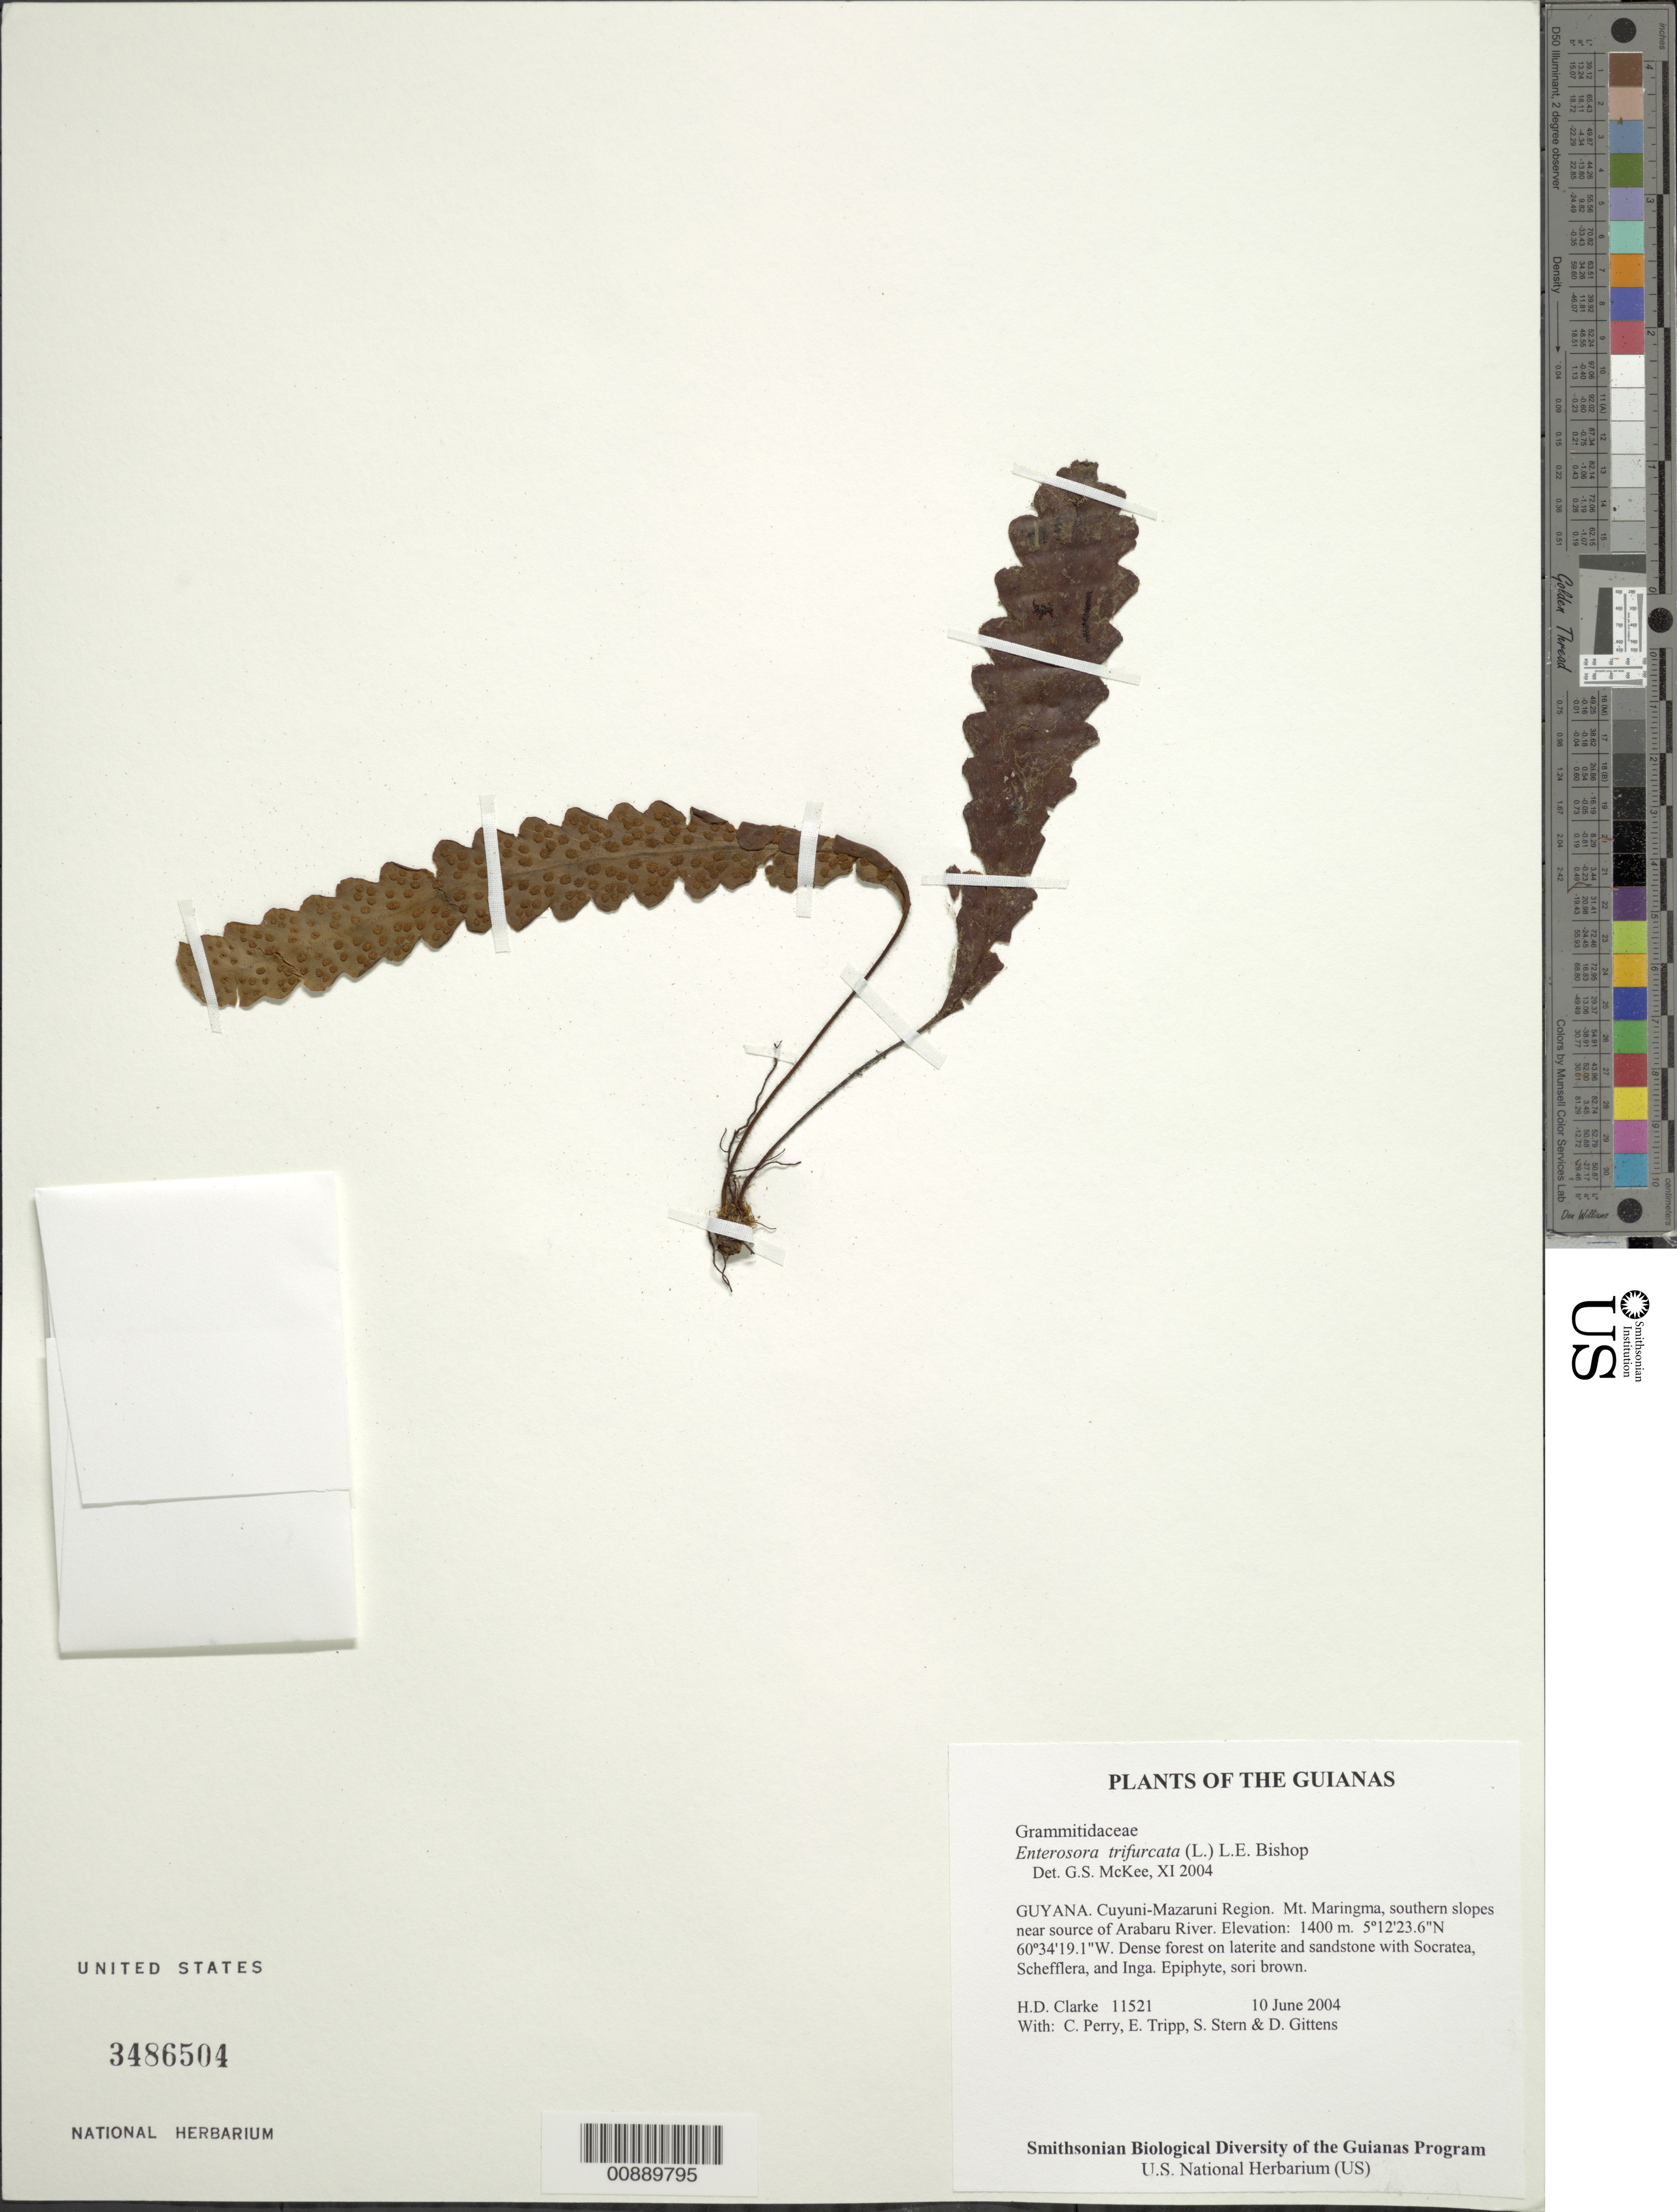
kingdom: Plantae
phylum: Tracheophyta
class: Polypodiopsida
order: Polypodiales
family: Polypodiaceae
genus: Enterosora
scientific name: Enterosora trifurcata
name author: (L.) L.E. Bishop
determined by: McKee, G. S., (US), NMNH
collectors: H. D. Clarke, C. Perry, E. Tripp, S. R. Stern & D. Gittens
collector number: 11521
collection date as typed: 10 June 2004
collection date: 2004-06-10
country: Guyana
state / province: Cuyuni-Mazaruni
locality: Mt. Maringma, southern slopes near source of Arabaru River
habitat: Dense forest on laterite and sandstone with Socratea, Schefflera, and Inga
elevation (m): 1400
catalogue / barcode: US 3486504